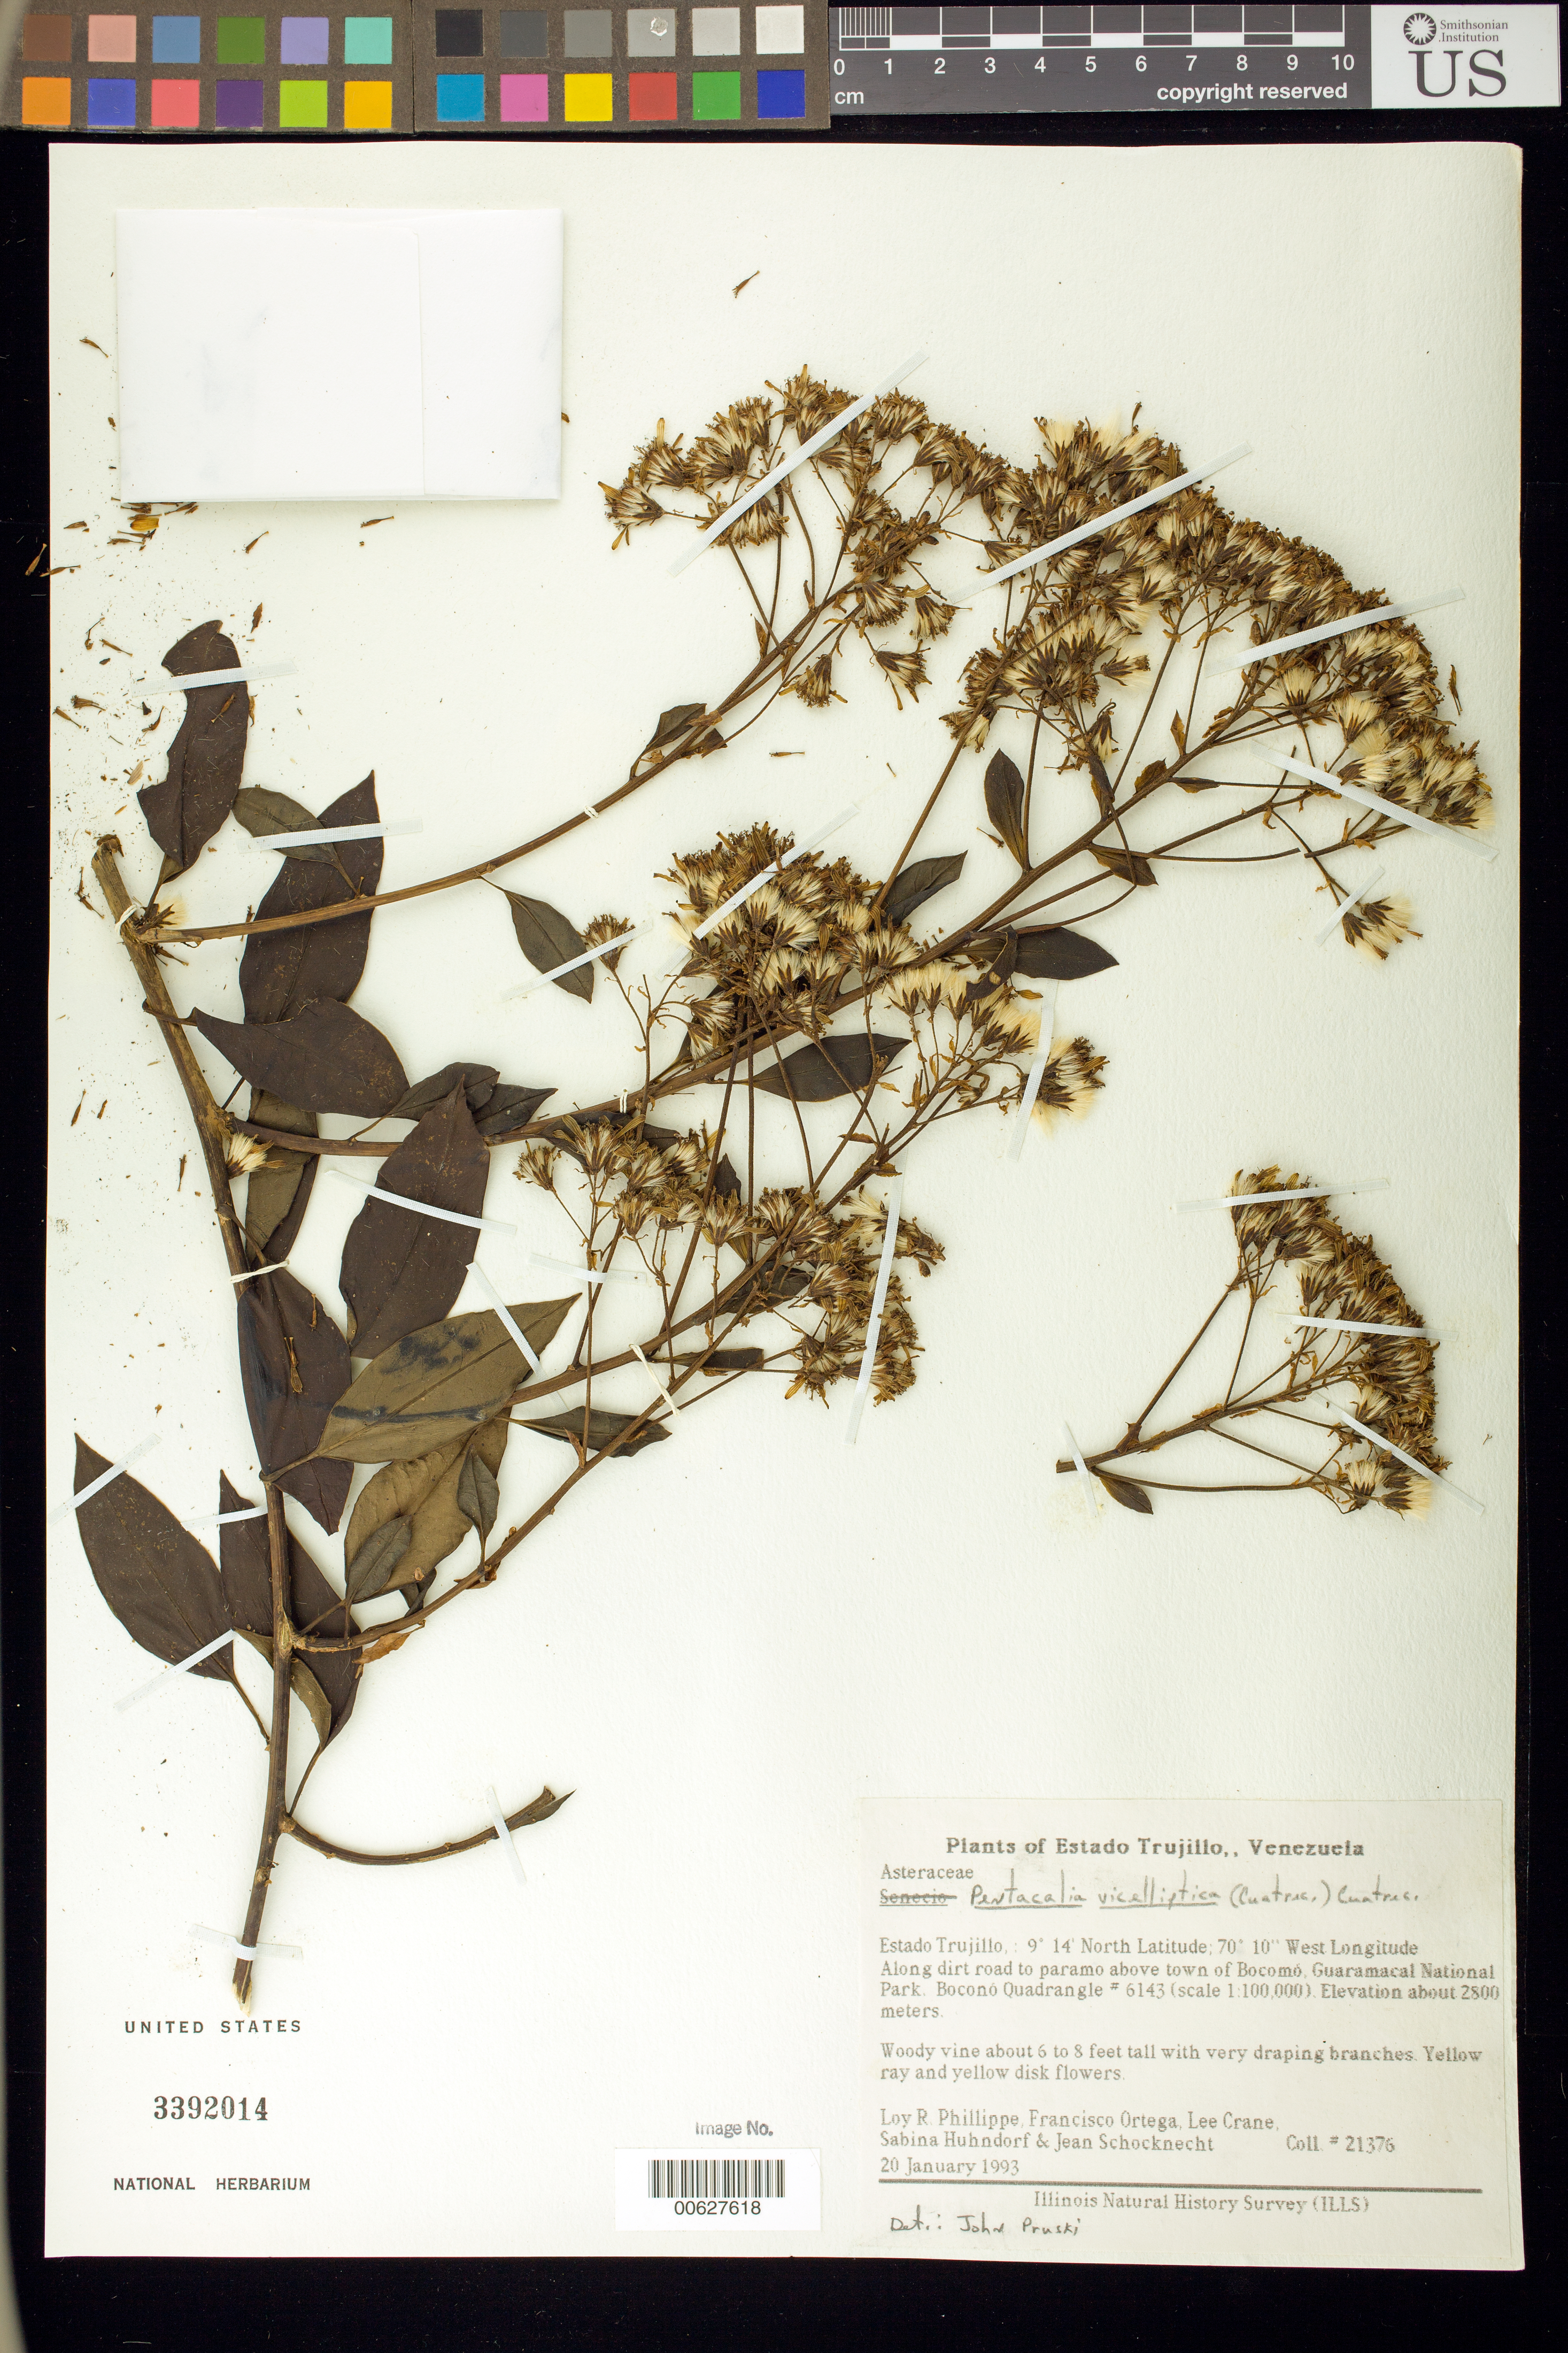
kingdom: Plantae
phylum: Tracheophyta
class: Magnoliopsida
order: Asterales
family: Asteraceae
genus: Pentacalia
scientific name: Pentacalia vicelliptica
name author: (Cuatrec.) Cuatrec.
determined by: Pruski, J. F.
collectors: L. Phillippe, F. J. Ortega, L. Crane, S. Huhndorf & J. Schocknecht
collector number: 21376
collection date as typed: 20 Jan 1993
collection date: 1993-01-20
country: Venezuela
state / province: Trujillo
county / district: Boconó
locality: Parque Nacional Guaramacal, along dirt road to Páramo above town of Boconó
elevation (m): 2800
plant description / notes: PORT, US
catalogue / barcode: US 3392014